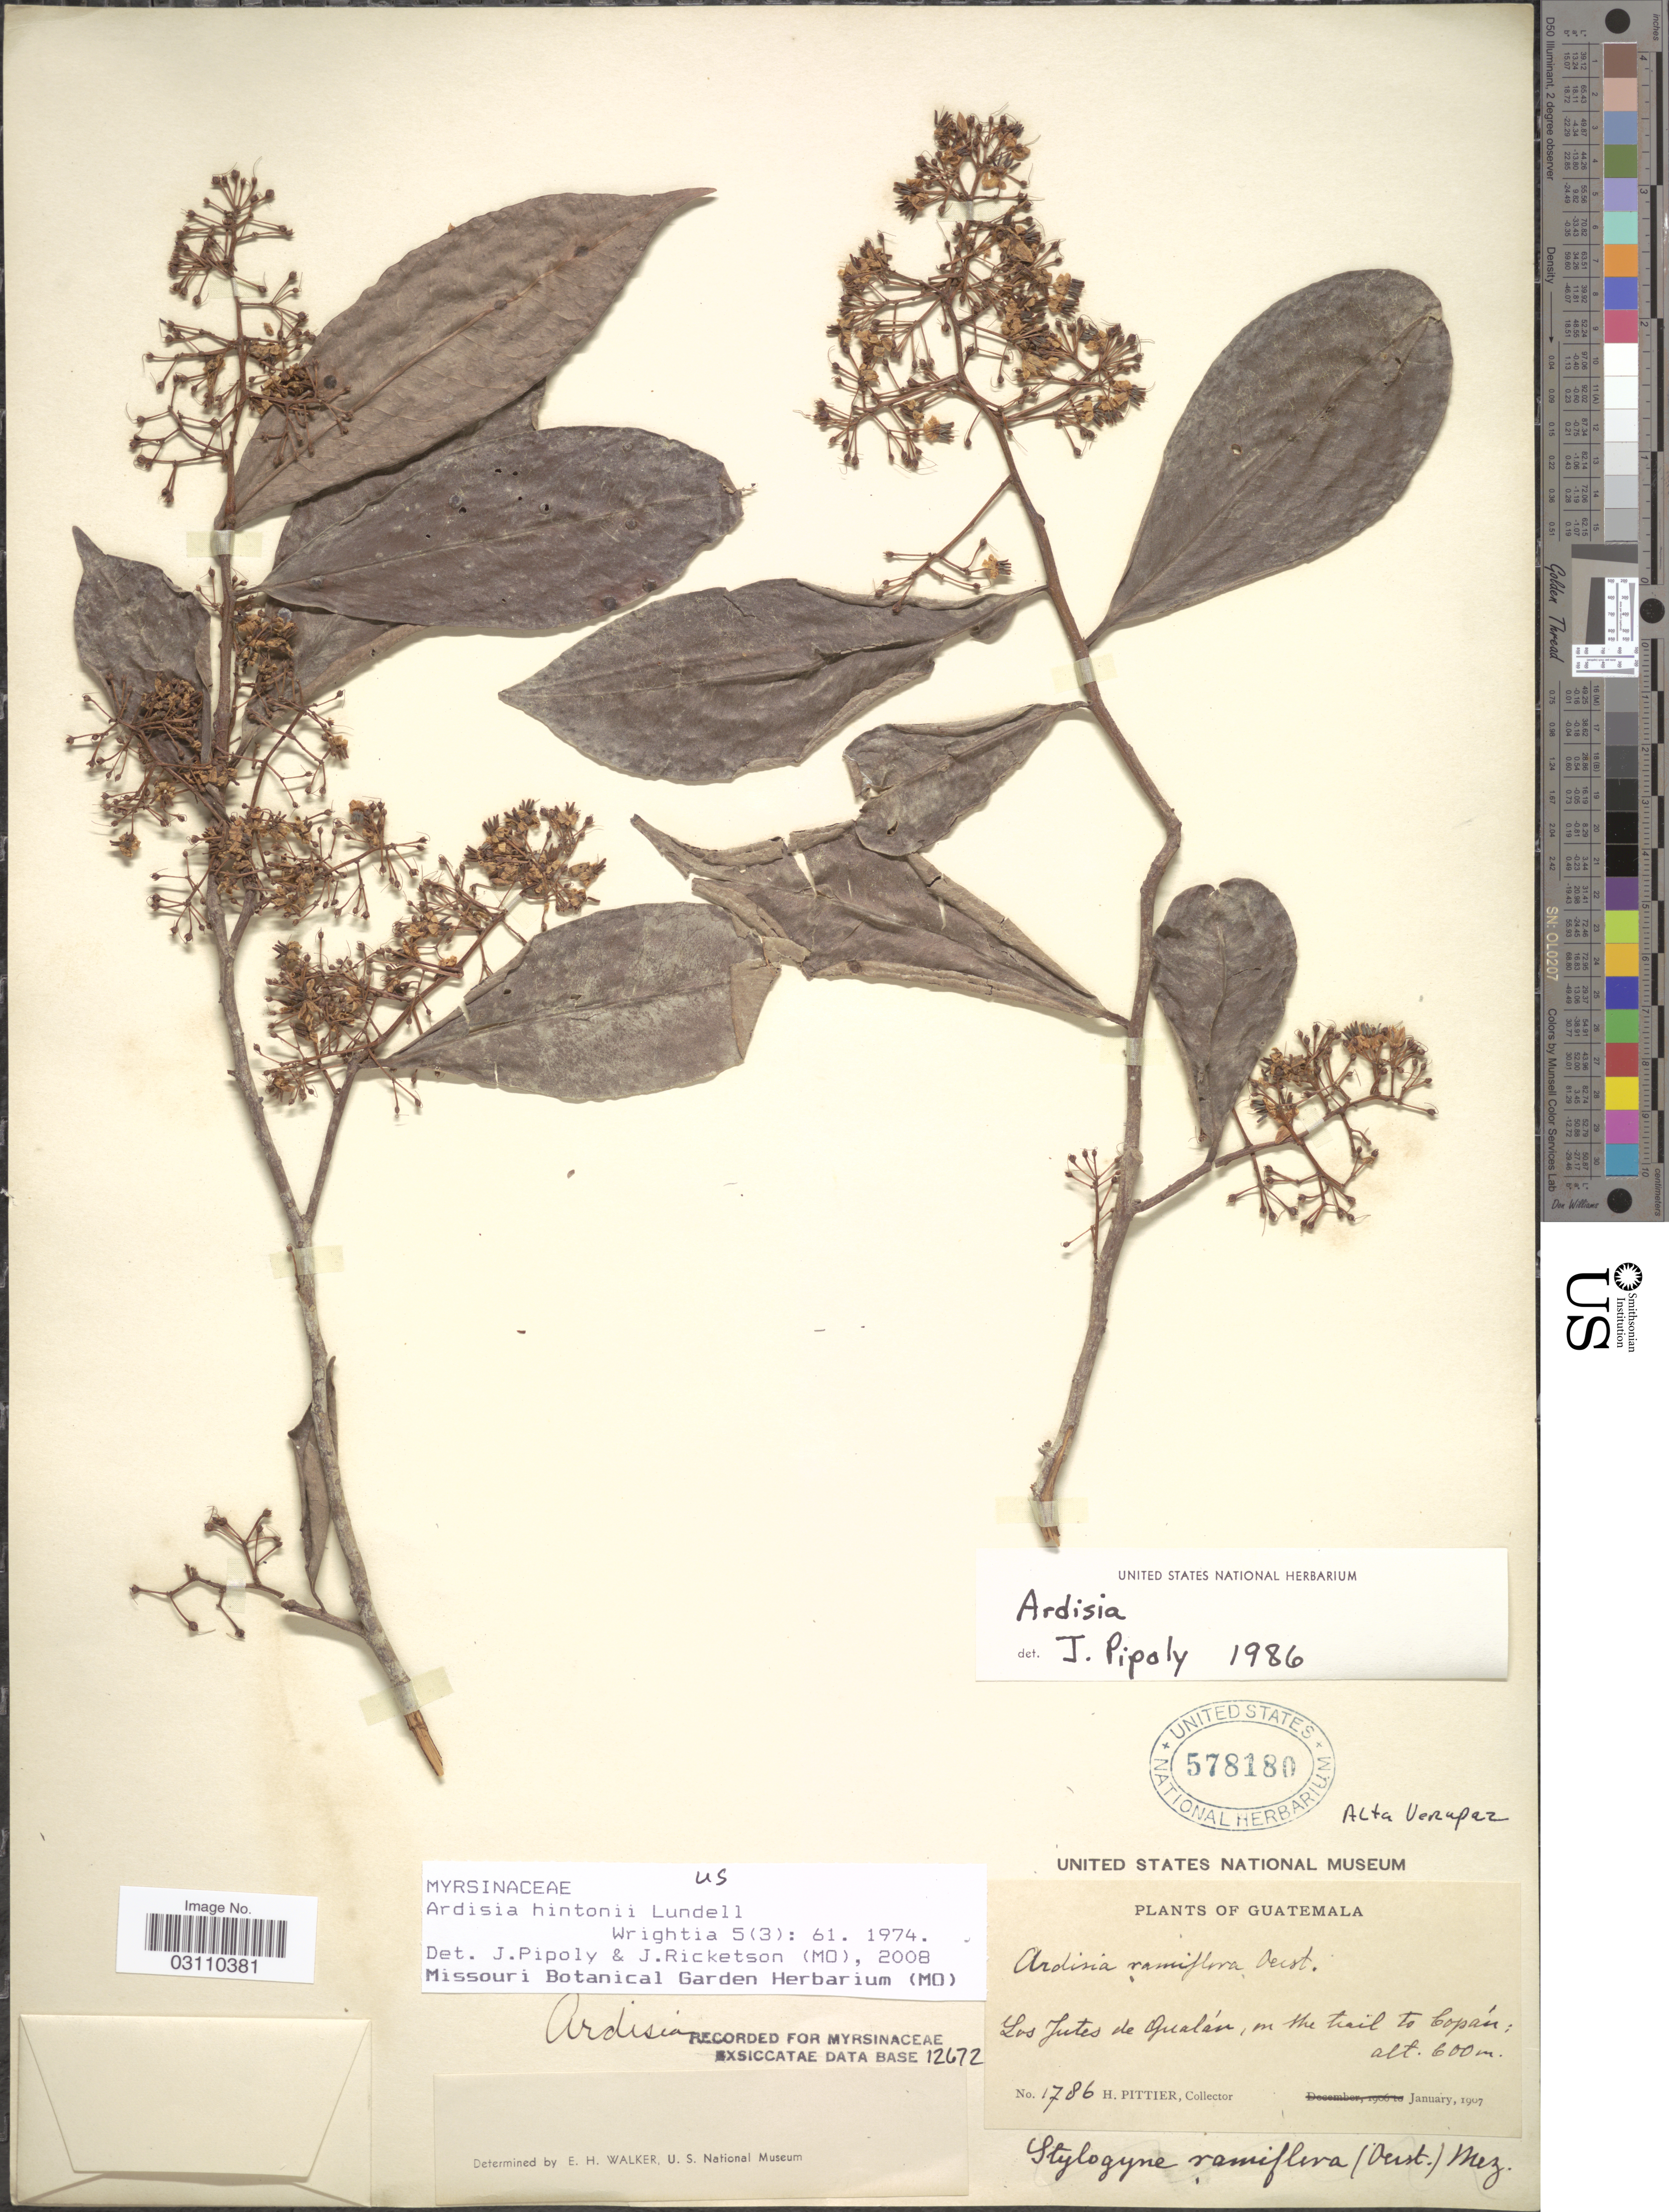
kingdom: Plantae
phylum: Tracheophyta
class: Magnoliopsida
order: Ericales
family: Primulaceae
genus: Ardisia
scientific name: Ardisia hintonii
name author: Lundell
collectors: H. F. Pittier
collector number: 1786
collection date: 1907-01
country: Guatemala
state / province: Alta Verapaz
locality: Los Jutes de Gualán, on the trail to Copán.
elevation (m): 600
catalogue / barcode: US 578180